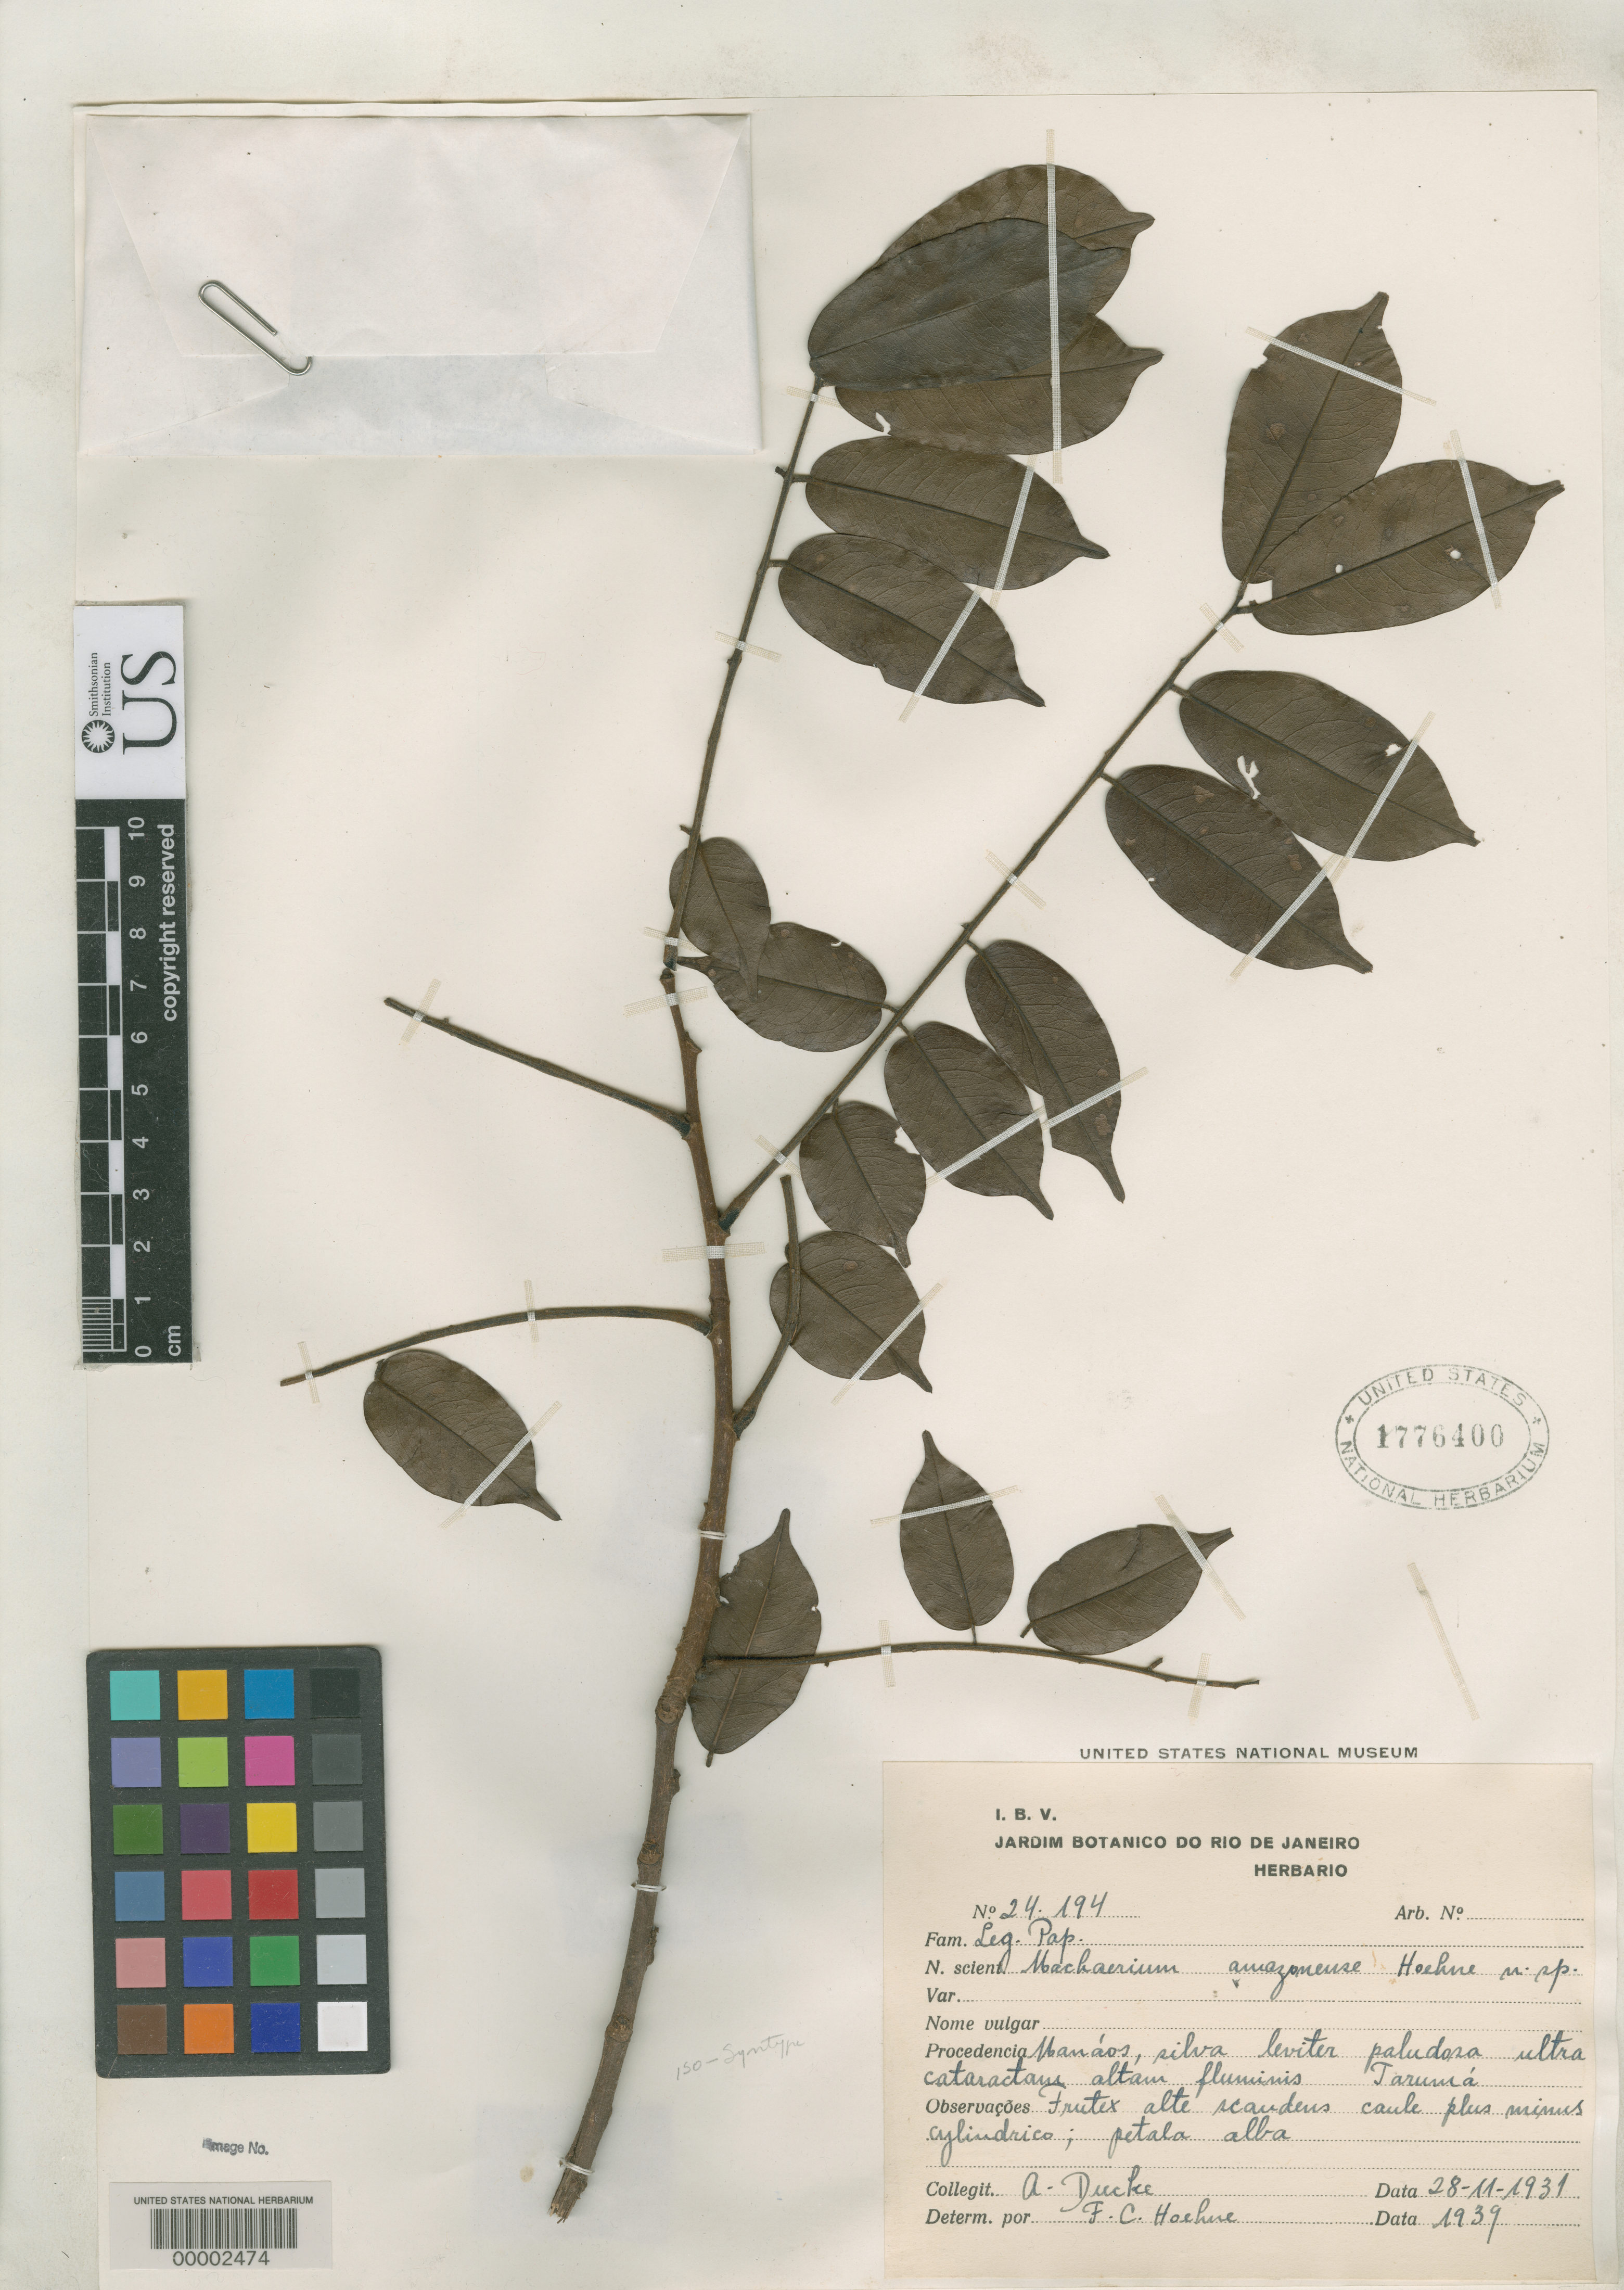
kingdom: Plantae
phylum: Tracheophyta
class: Magnoliopsida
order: Fabales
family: Fabaceae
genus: Machaerium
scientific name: Machaerium amazonense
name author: Hoehne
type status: Syntype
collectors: A. Ducke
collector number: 24194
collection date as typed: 28 Nov 1931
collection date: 1931-11-28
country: Brazil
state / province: Amazonas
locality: Manaos.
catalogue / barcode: US 1776400